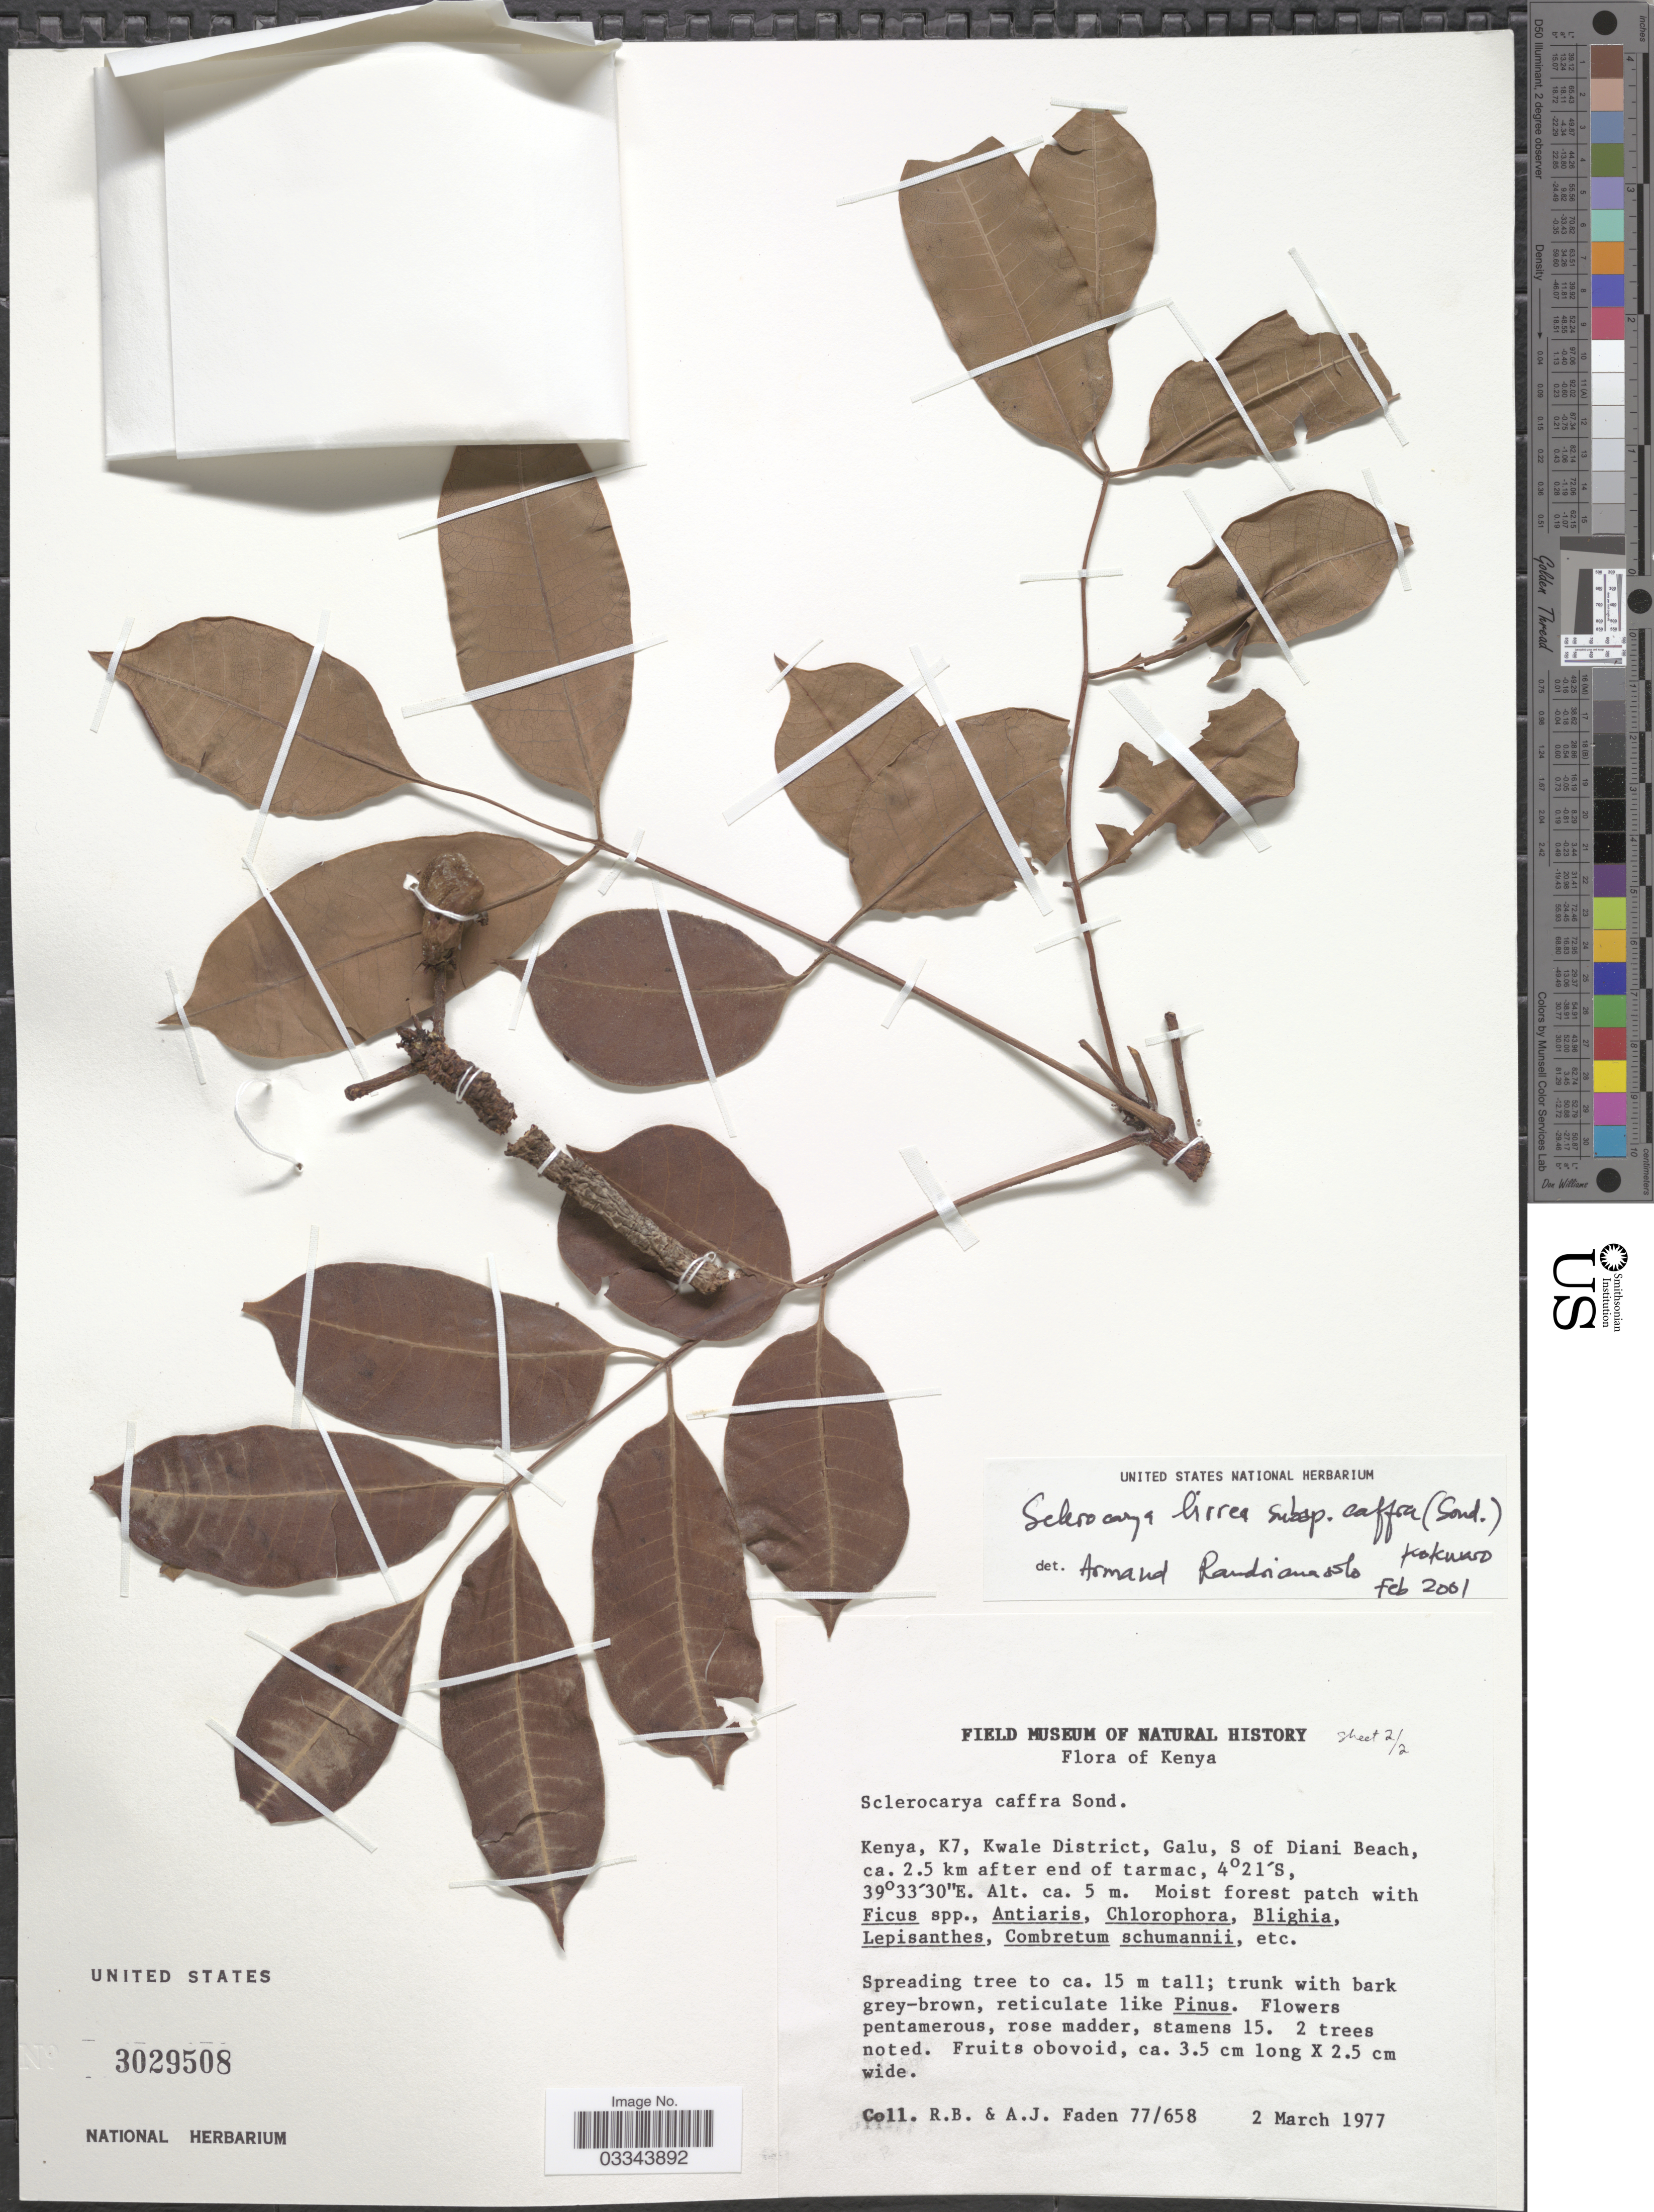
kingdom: Plantae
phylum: Tracheophyta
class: Magnoliopsida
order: Sapindales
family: Anacardiaceae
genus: Sclerocarya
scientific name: Sclerocarya birrea subsp. caffra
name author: (Sond.) Kokwaro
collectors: R. B. Faden & A. J. Faden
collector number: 77/658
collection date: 1977-03-02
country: Kenya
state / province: Kwale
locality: K7, Kwale District, Galu, S of Diani Beach, ca. 2.5 km after end of tarmac.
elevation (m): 5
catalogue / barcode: US 3029508